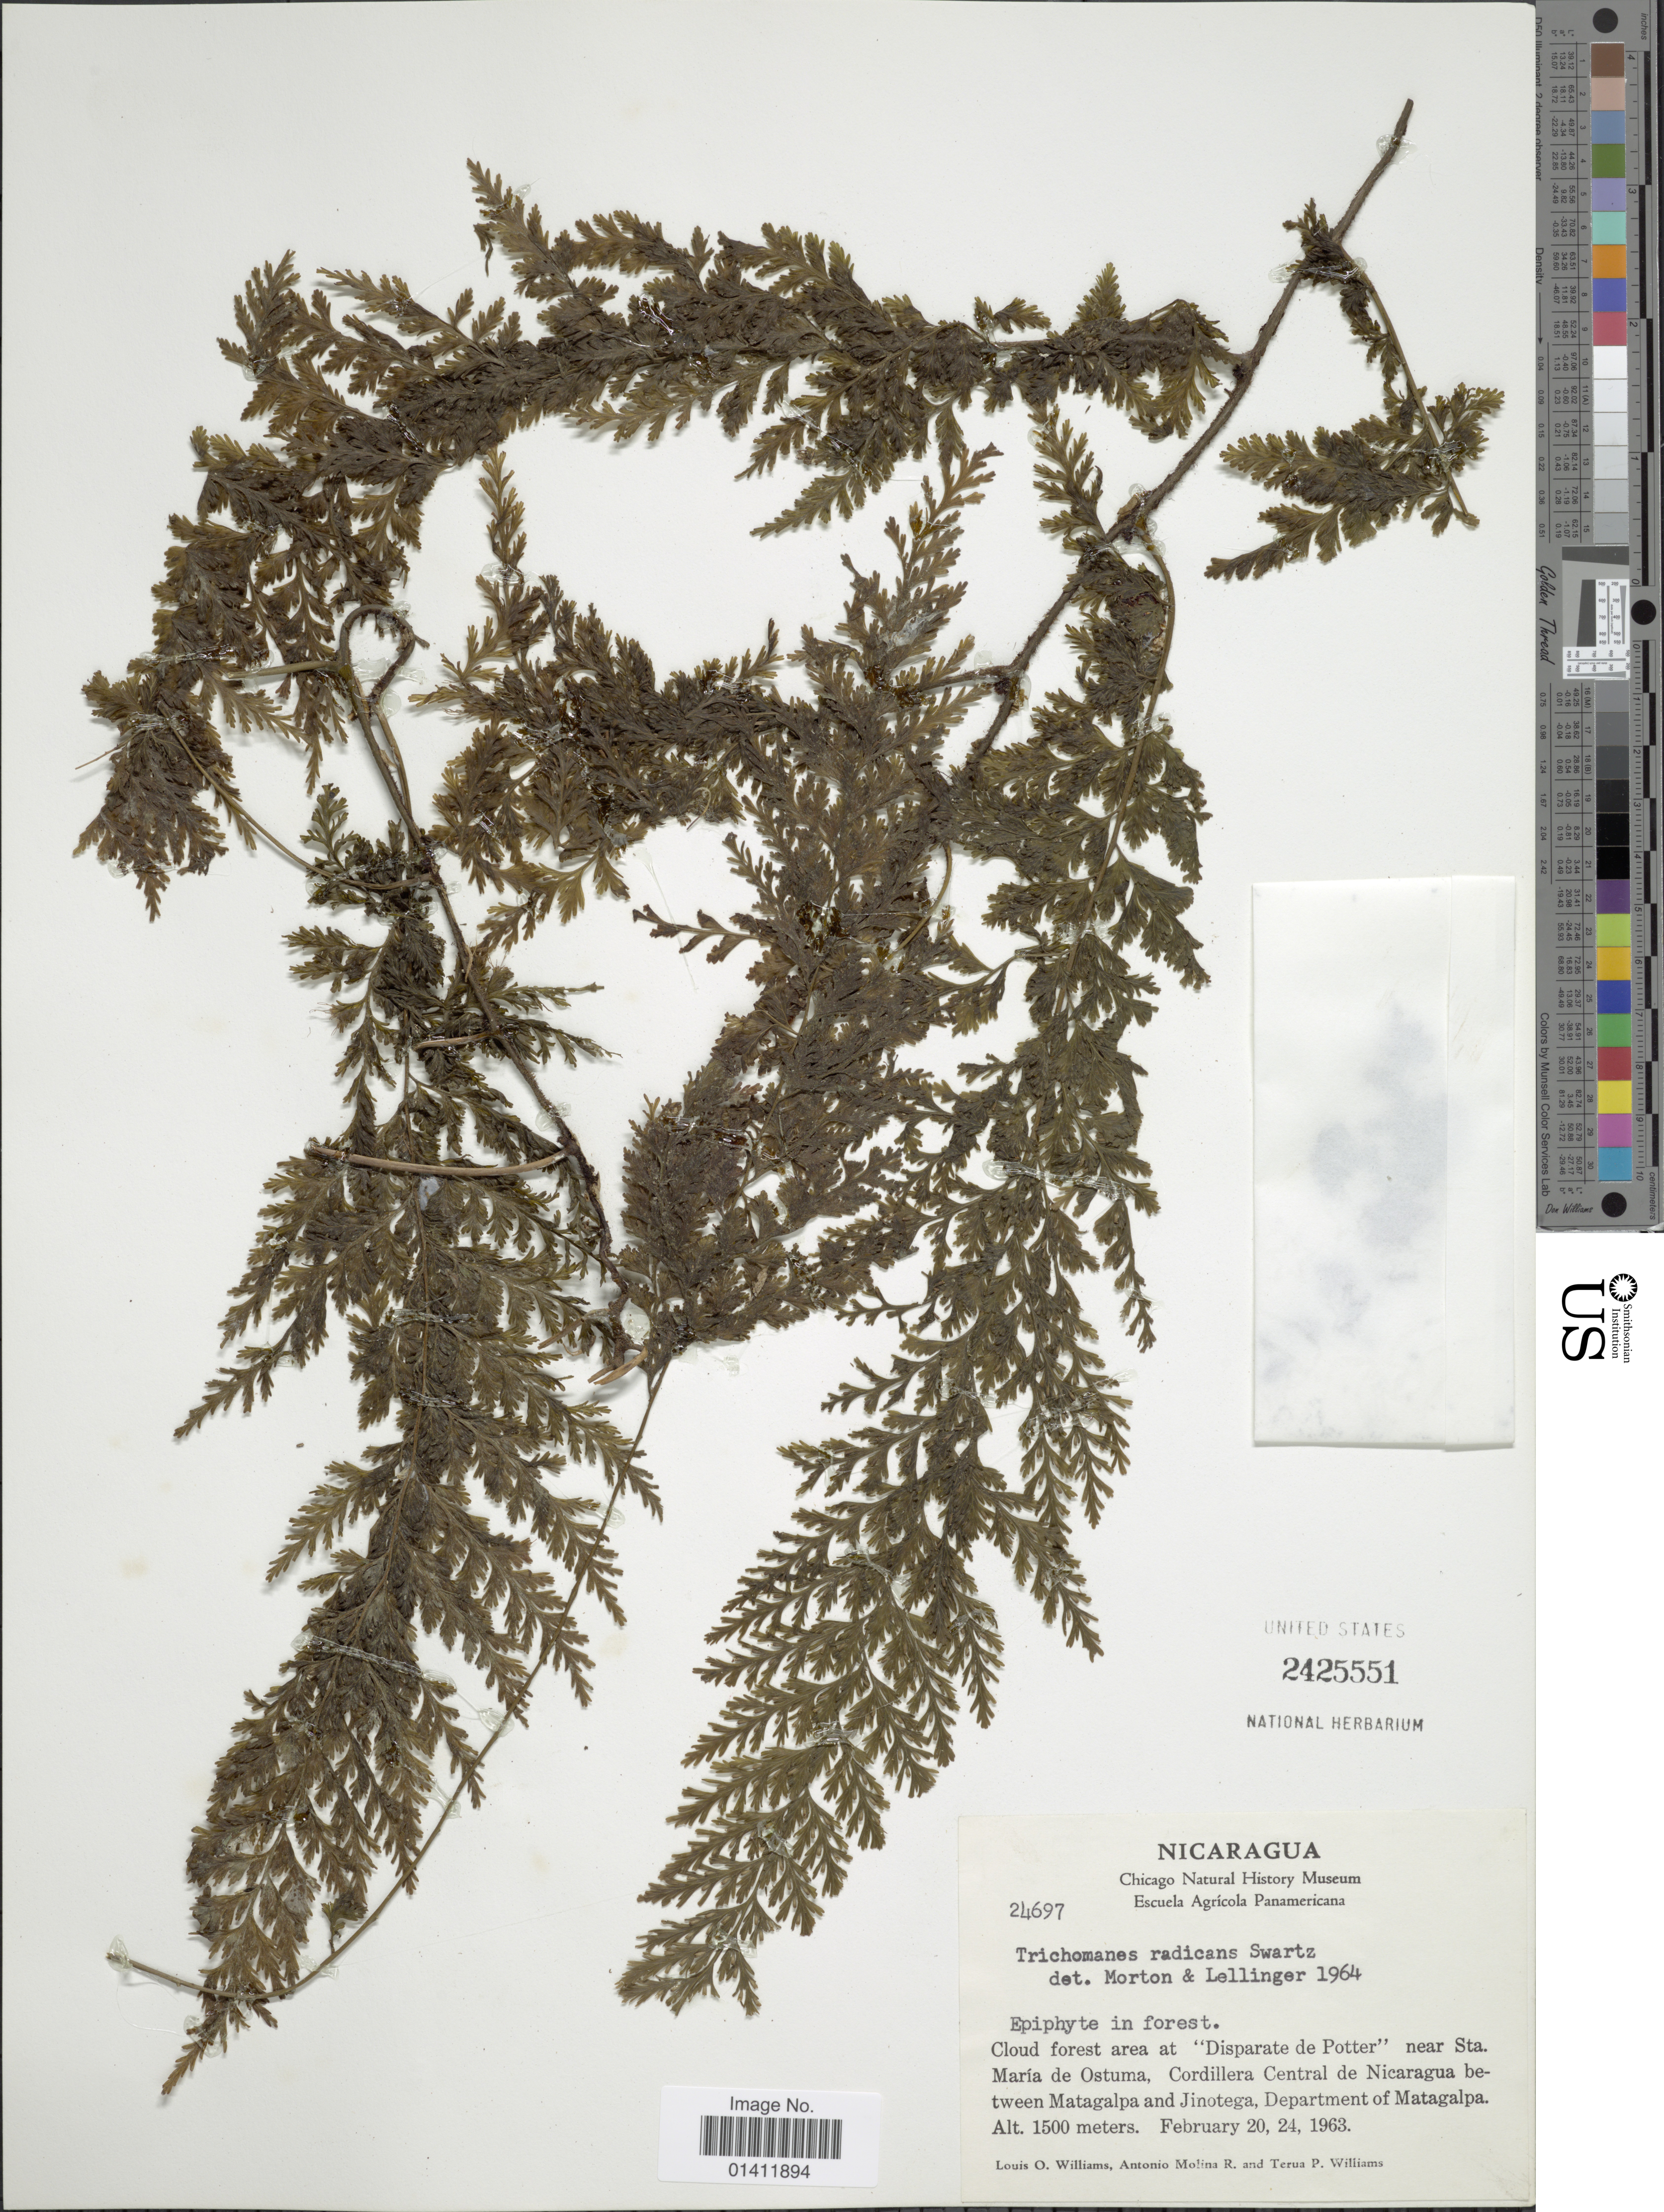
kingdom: Plantae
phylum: Tracheophyta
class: Polypodiopsida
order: Hymenophyllales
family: Hymenophyllaceae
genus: Vandenboschia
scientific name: Vandenboschia radicans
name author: (Sw.) Copel.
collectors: L. O. Williams, A. Molina R. & T. P. Williams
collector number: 24697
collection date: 1963-02-20/1963-02-24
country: Nicaragua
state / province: Matagalpa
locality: Cloud forest area at 'Disparate de Potter' near Sta. Maria de Ostuma, Cordillera Central de Nicaragua between Malatagalpa and Jinotega, Department of Matagalpa.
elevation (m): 1500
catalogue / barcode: US 2425551